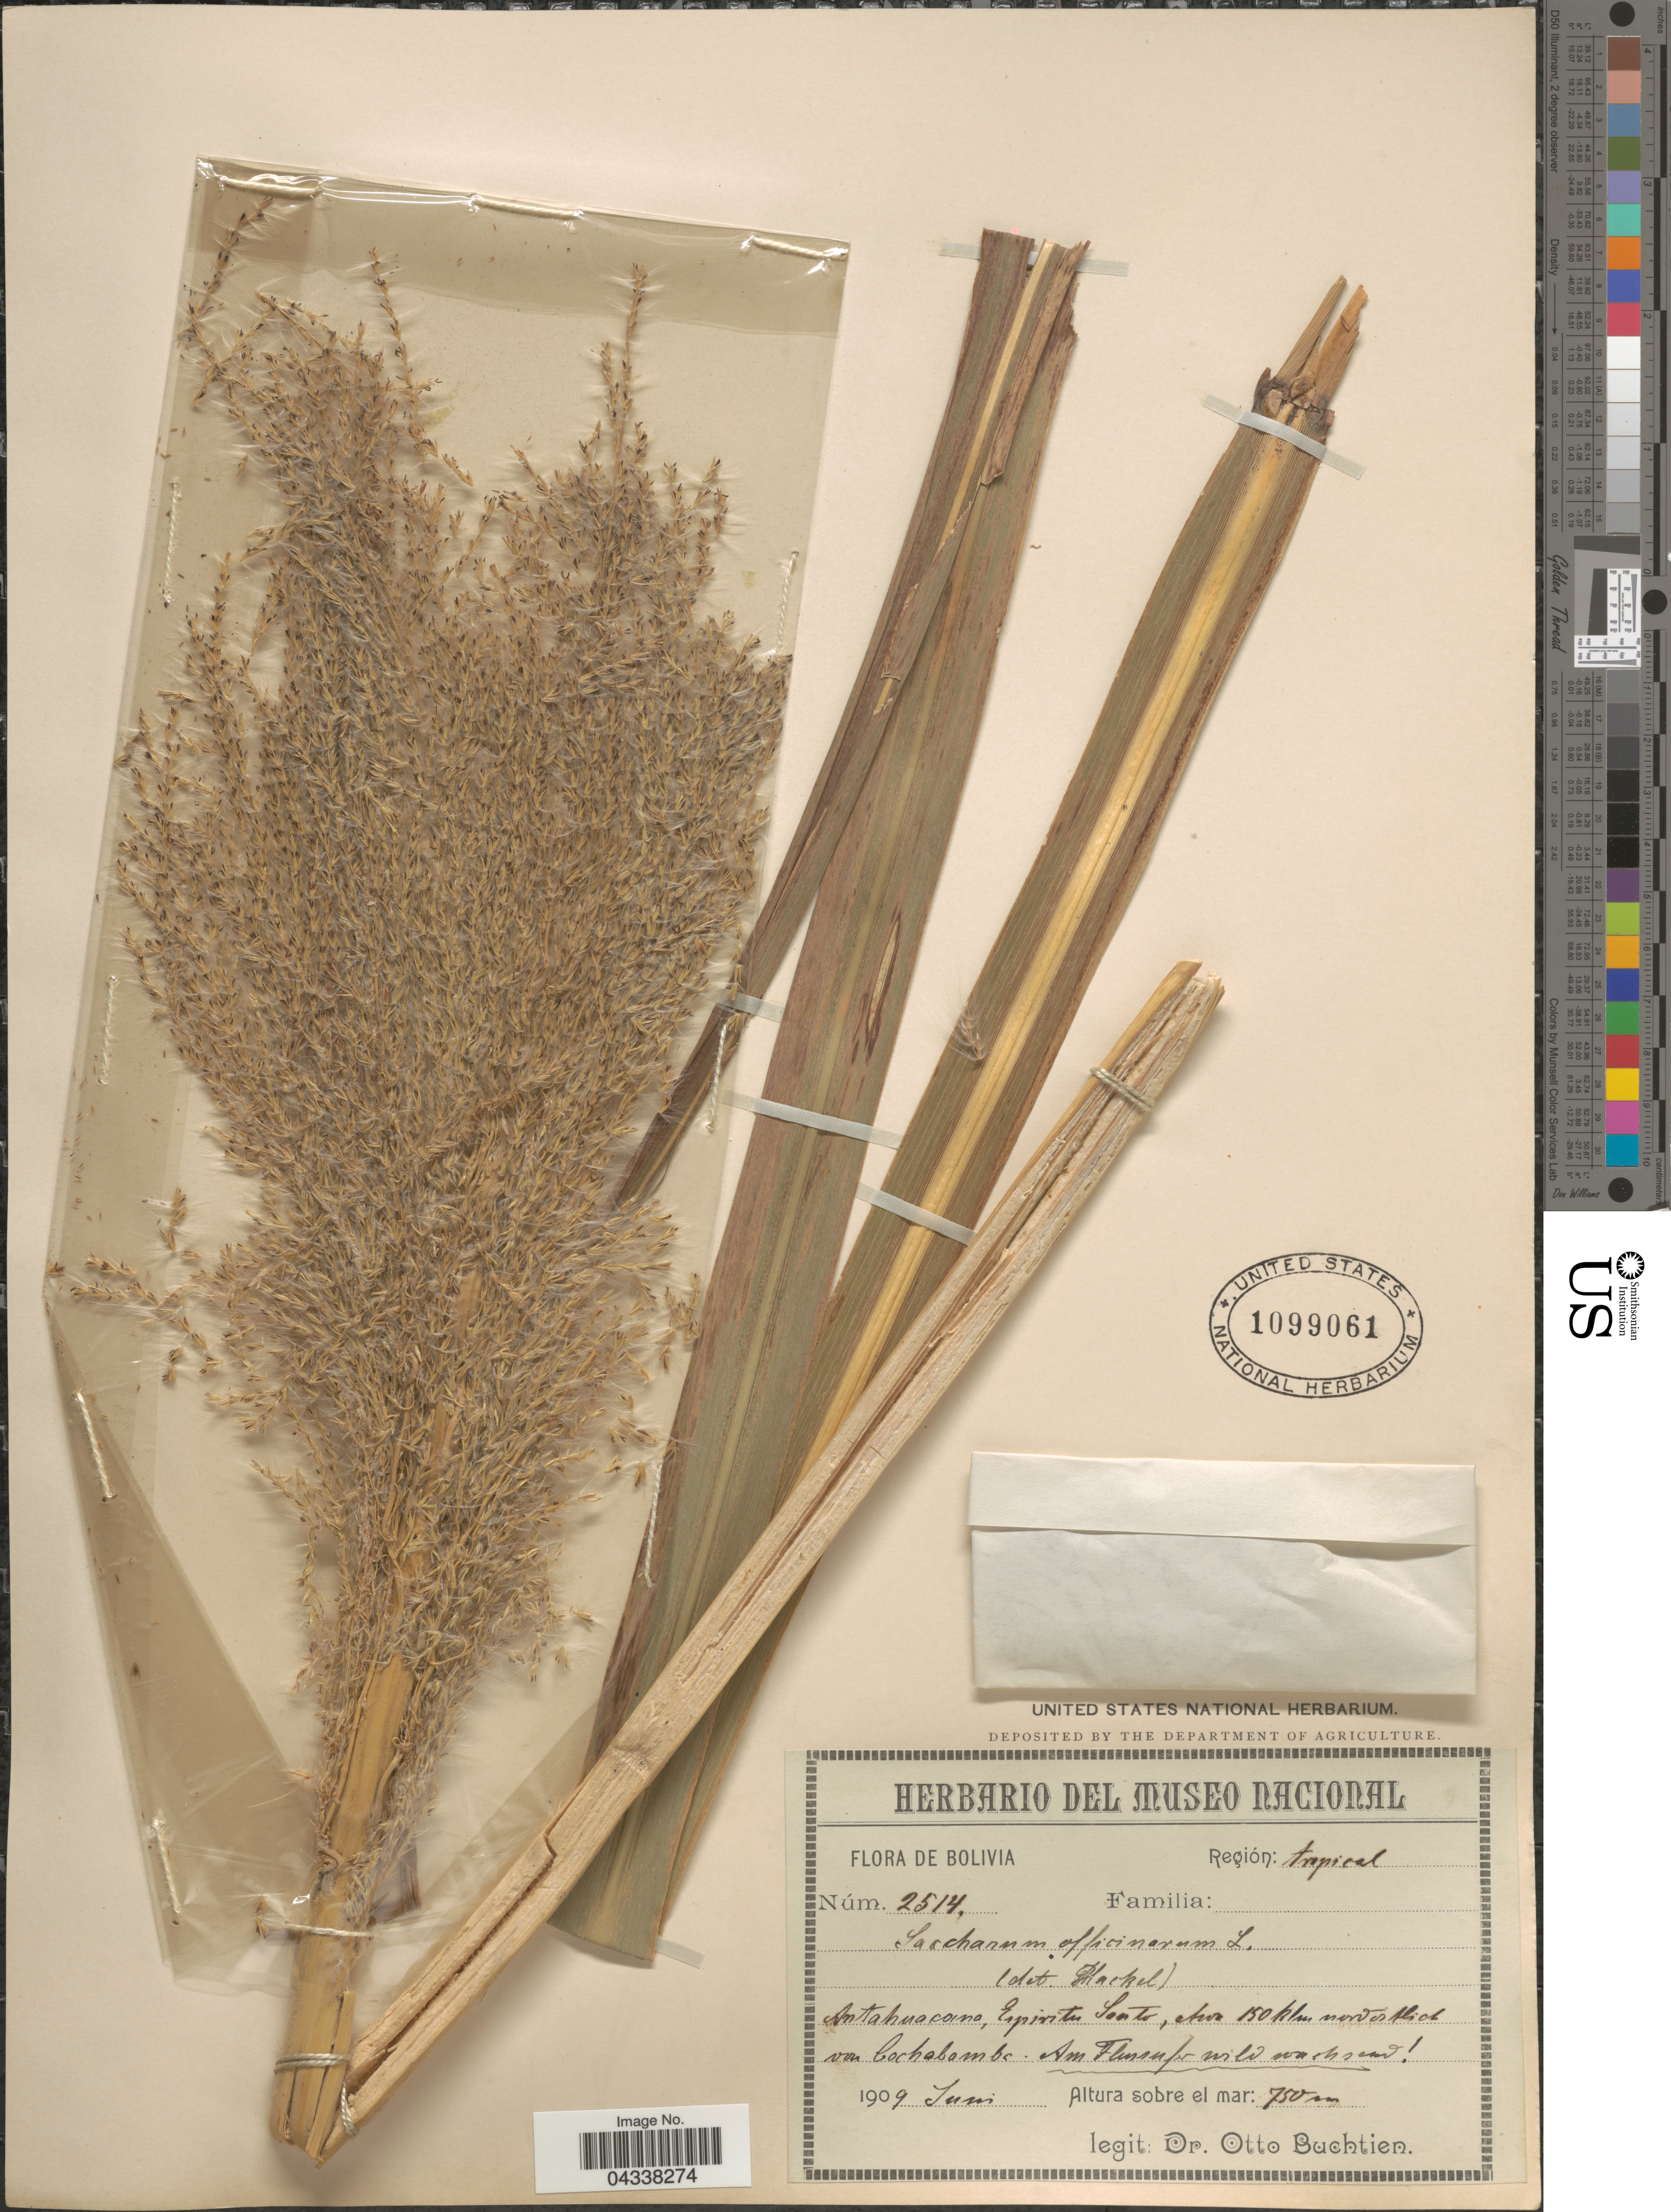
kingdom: Plantae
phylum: Tracheophyta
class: Liliopsida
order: Poales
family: Poaceae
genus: Saccharum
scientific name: Saccharum officinarum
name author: L.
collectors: O. Buchtien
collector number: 2514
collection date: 1909-06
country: Bolivia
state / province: Cochabamba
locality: Región: tropical. Antahuacano, Espiritu Santo, entre 150 klm nordostlich von Cochabamba.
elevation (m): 750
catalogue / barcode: US 1099061